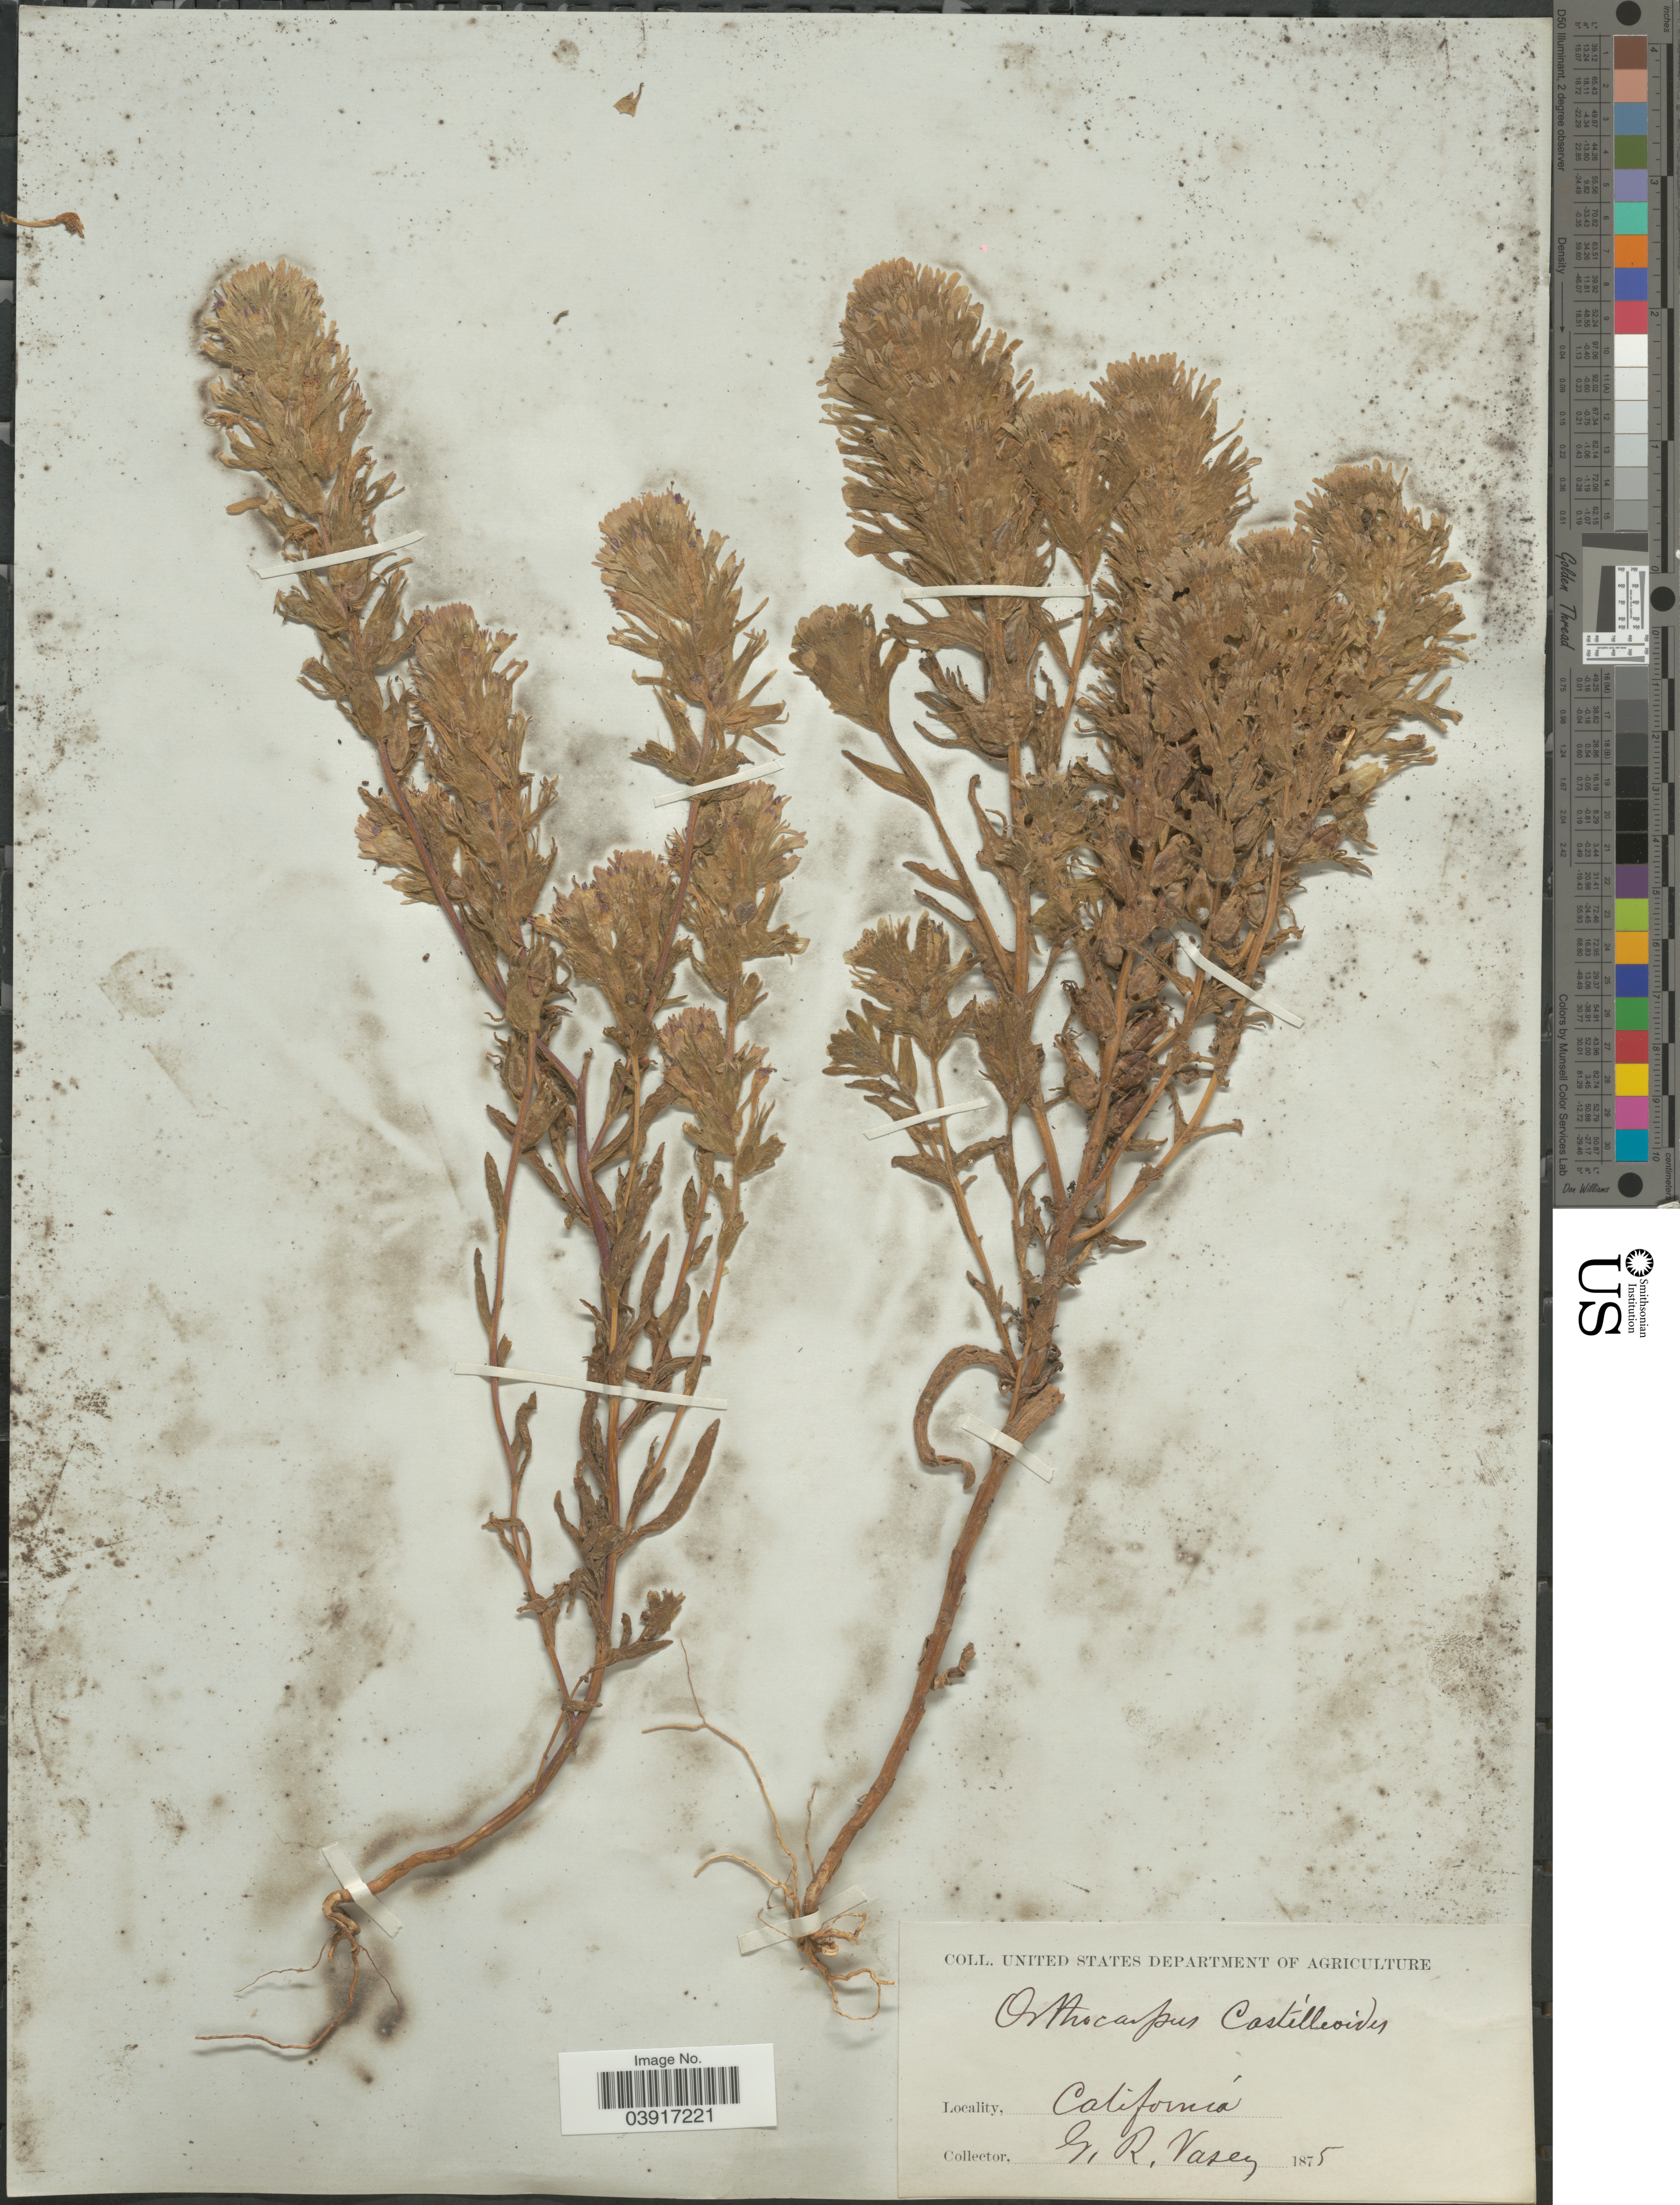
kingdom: Plantae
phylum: Tracheophyta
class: Magnoliopsida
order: Lamiales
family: Orobanchaceae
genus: Orthocarpus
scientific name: Orthocarpus castillejoides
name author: Benth.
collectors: G. R. Vasey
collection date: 1875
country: United States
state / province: California